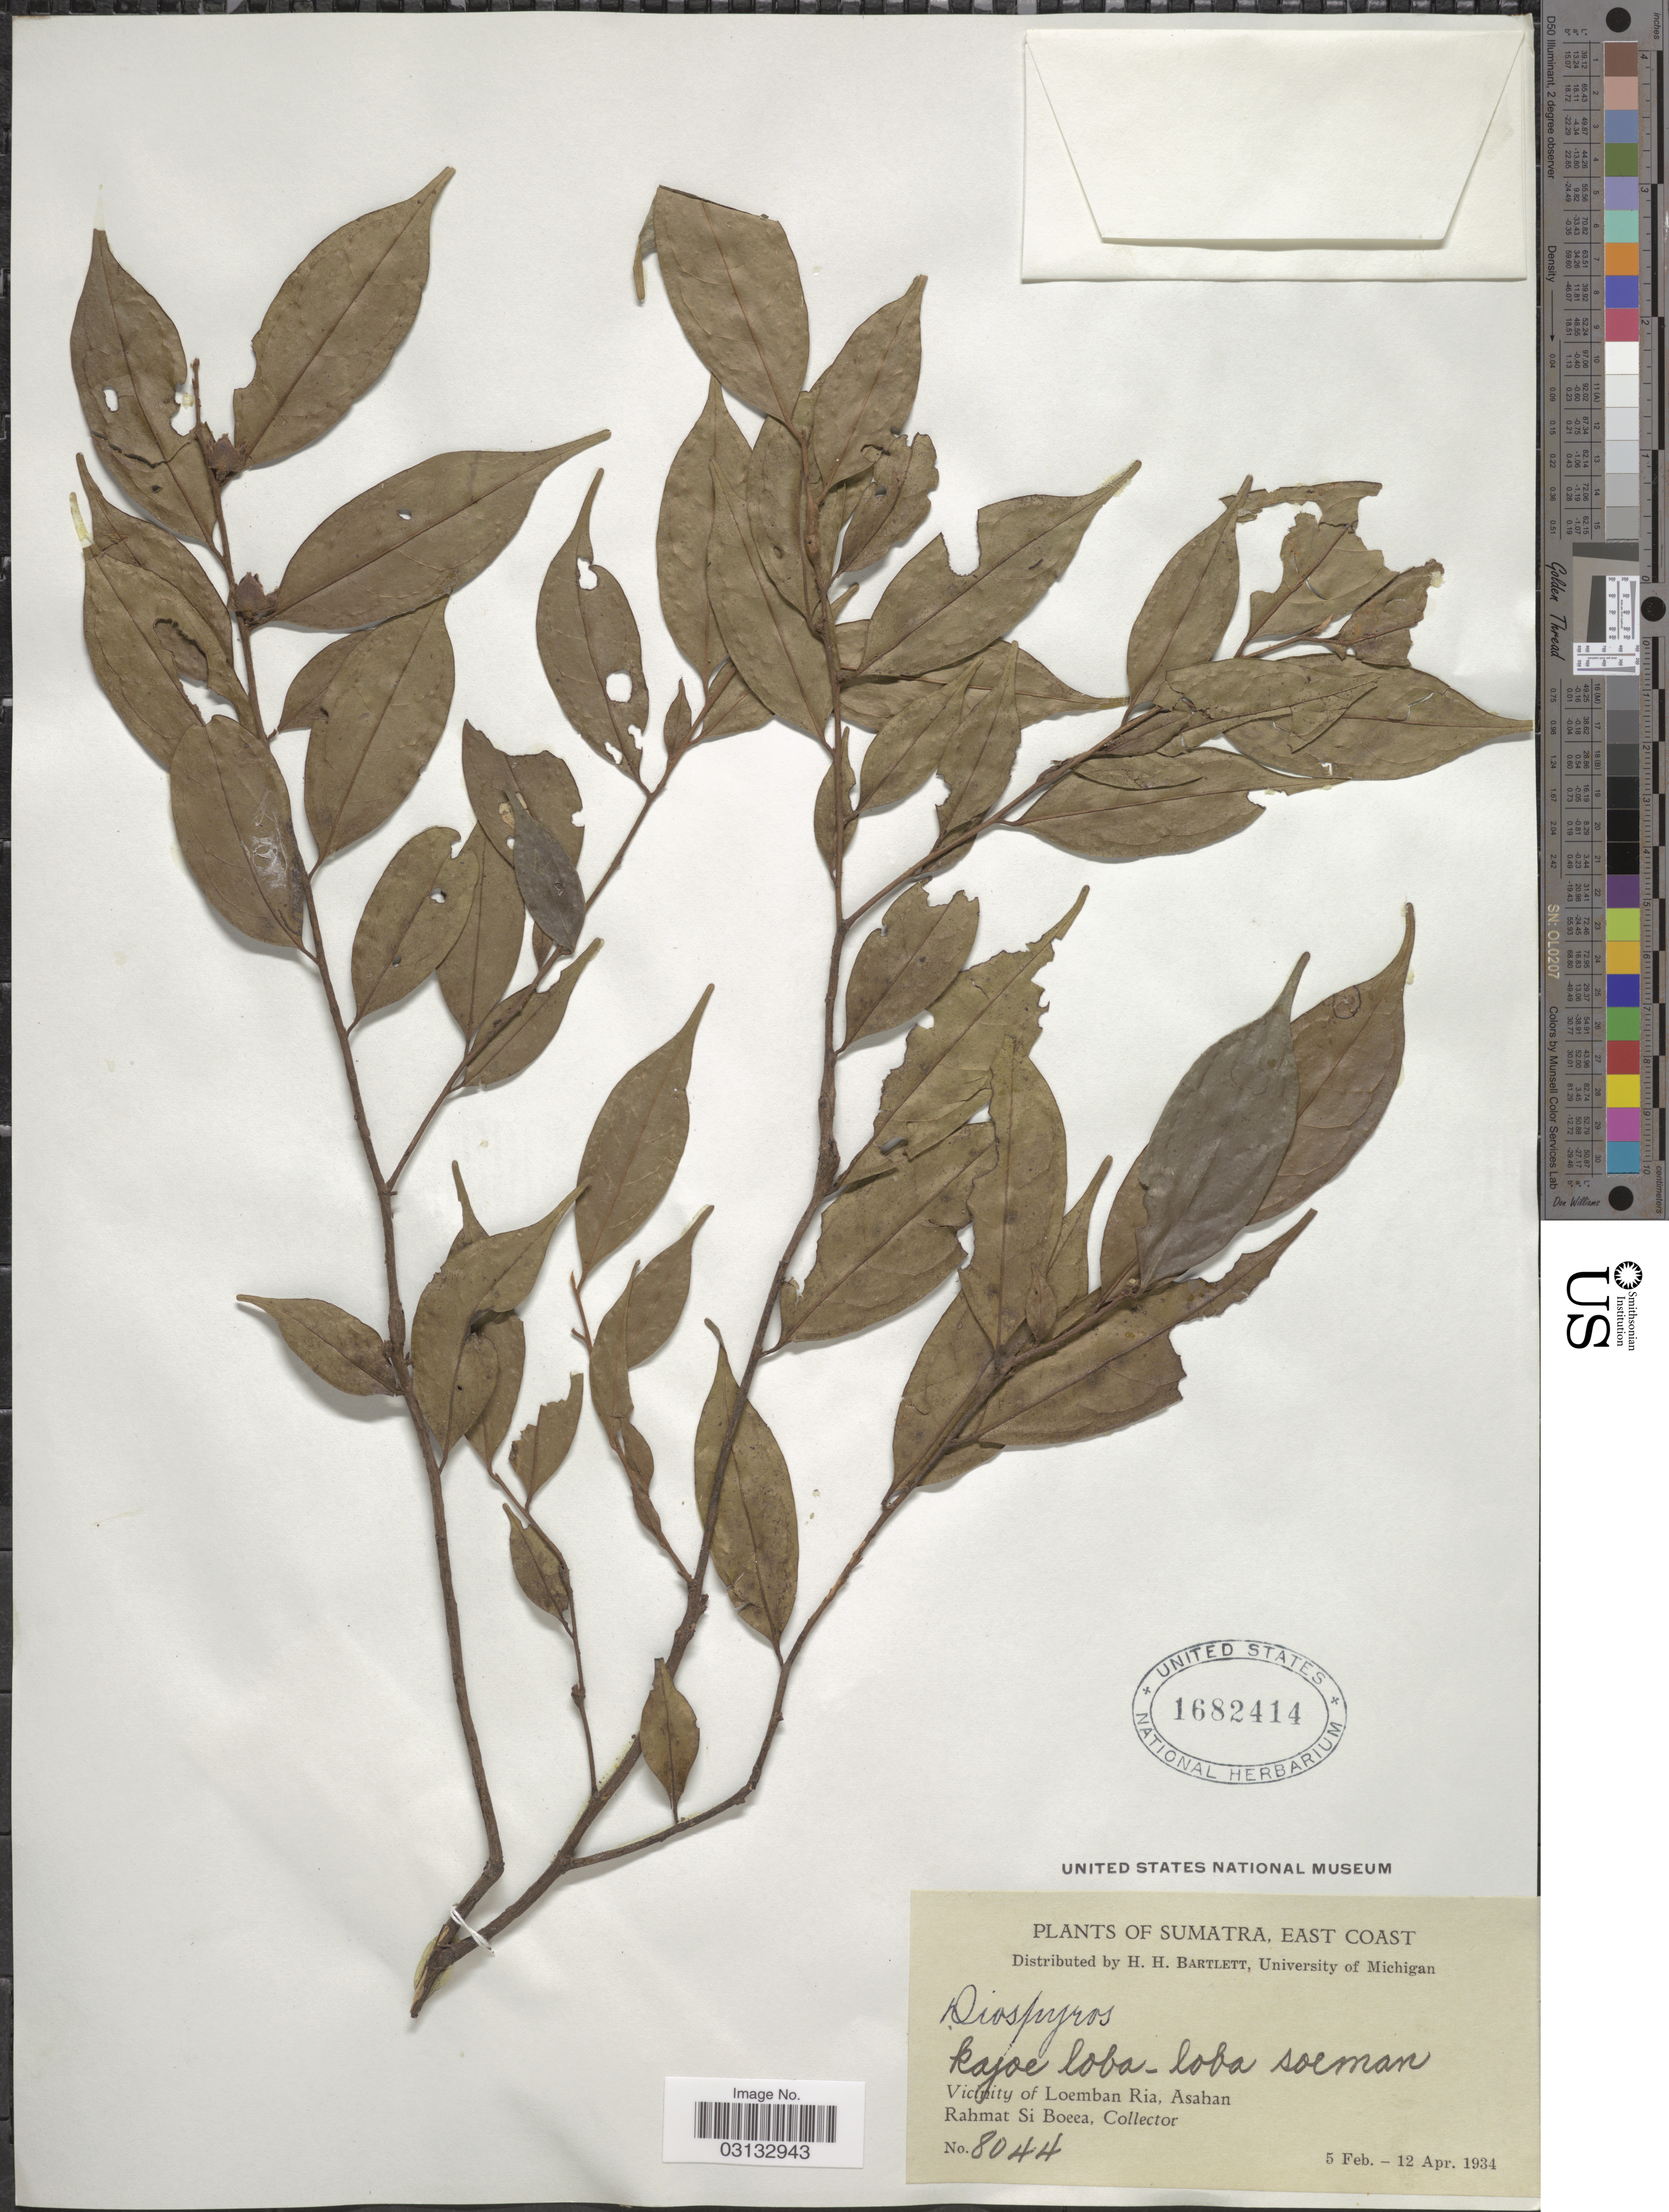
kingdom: Plantae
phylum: Tracheophyta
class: Magnoliopsida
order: Ericales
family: Ebenaceae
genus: Diospyros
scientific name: Diospyros sp.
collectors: Rahmat Si Boeea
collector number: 8044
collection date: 1934-02-05/1934-04-12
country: Indonesia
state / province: Sumatra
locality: East Coast, Vicinity of Loemban Ria, Asahan.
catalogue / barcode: US 1682414